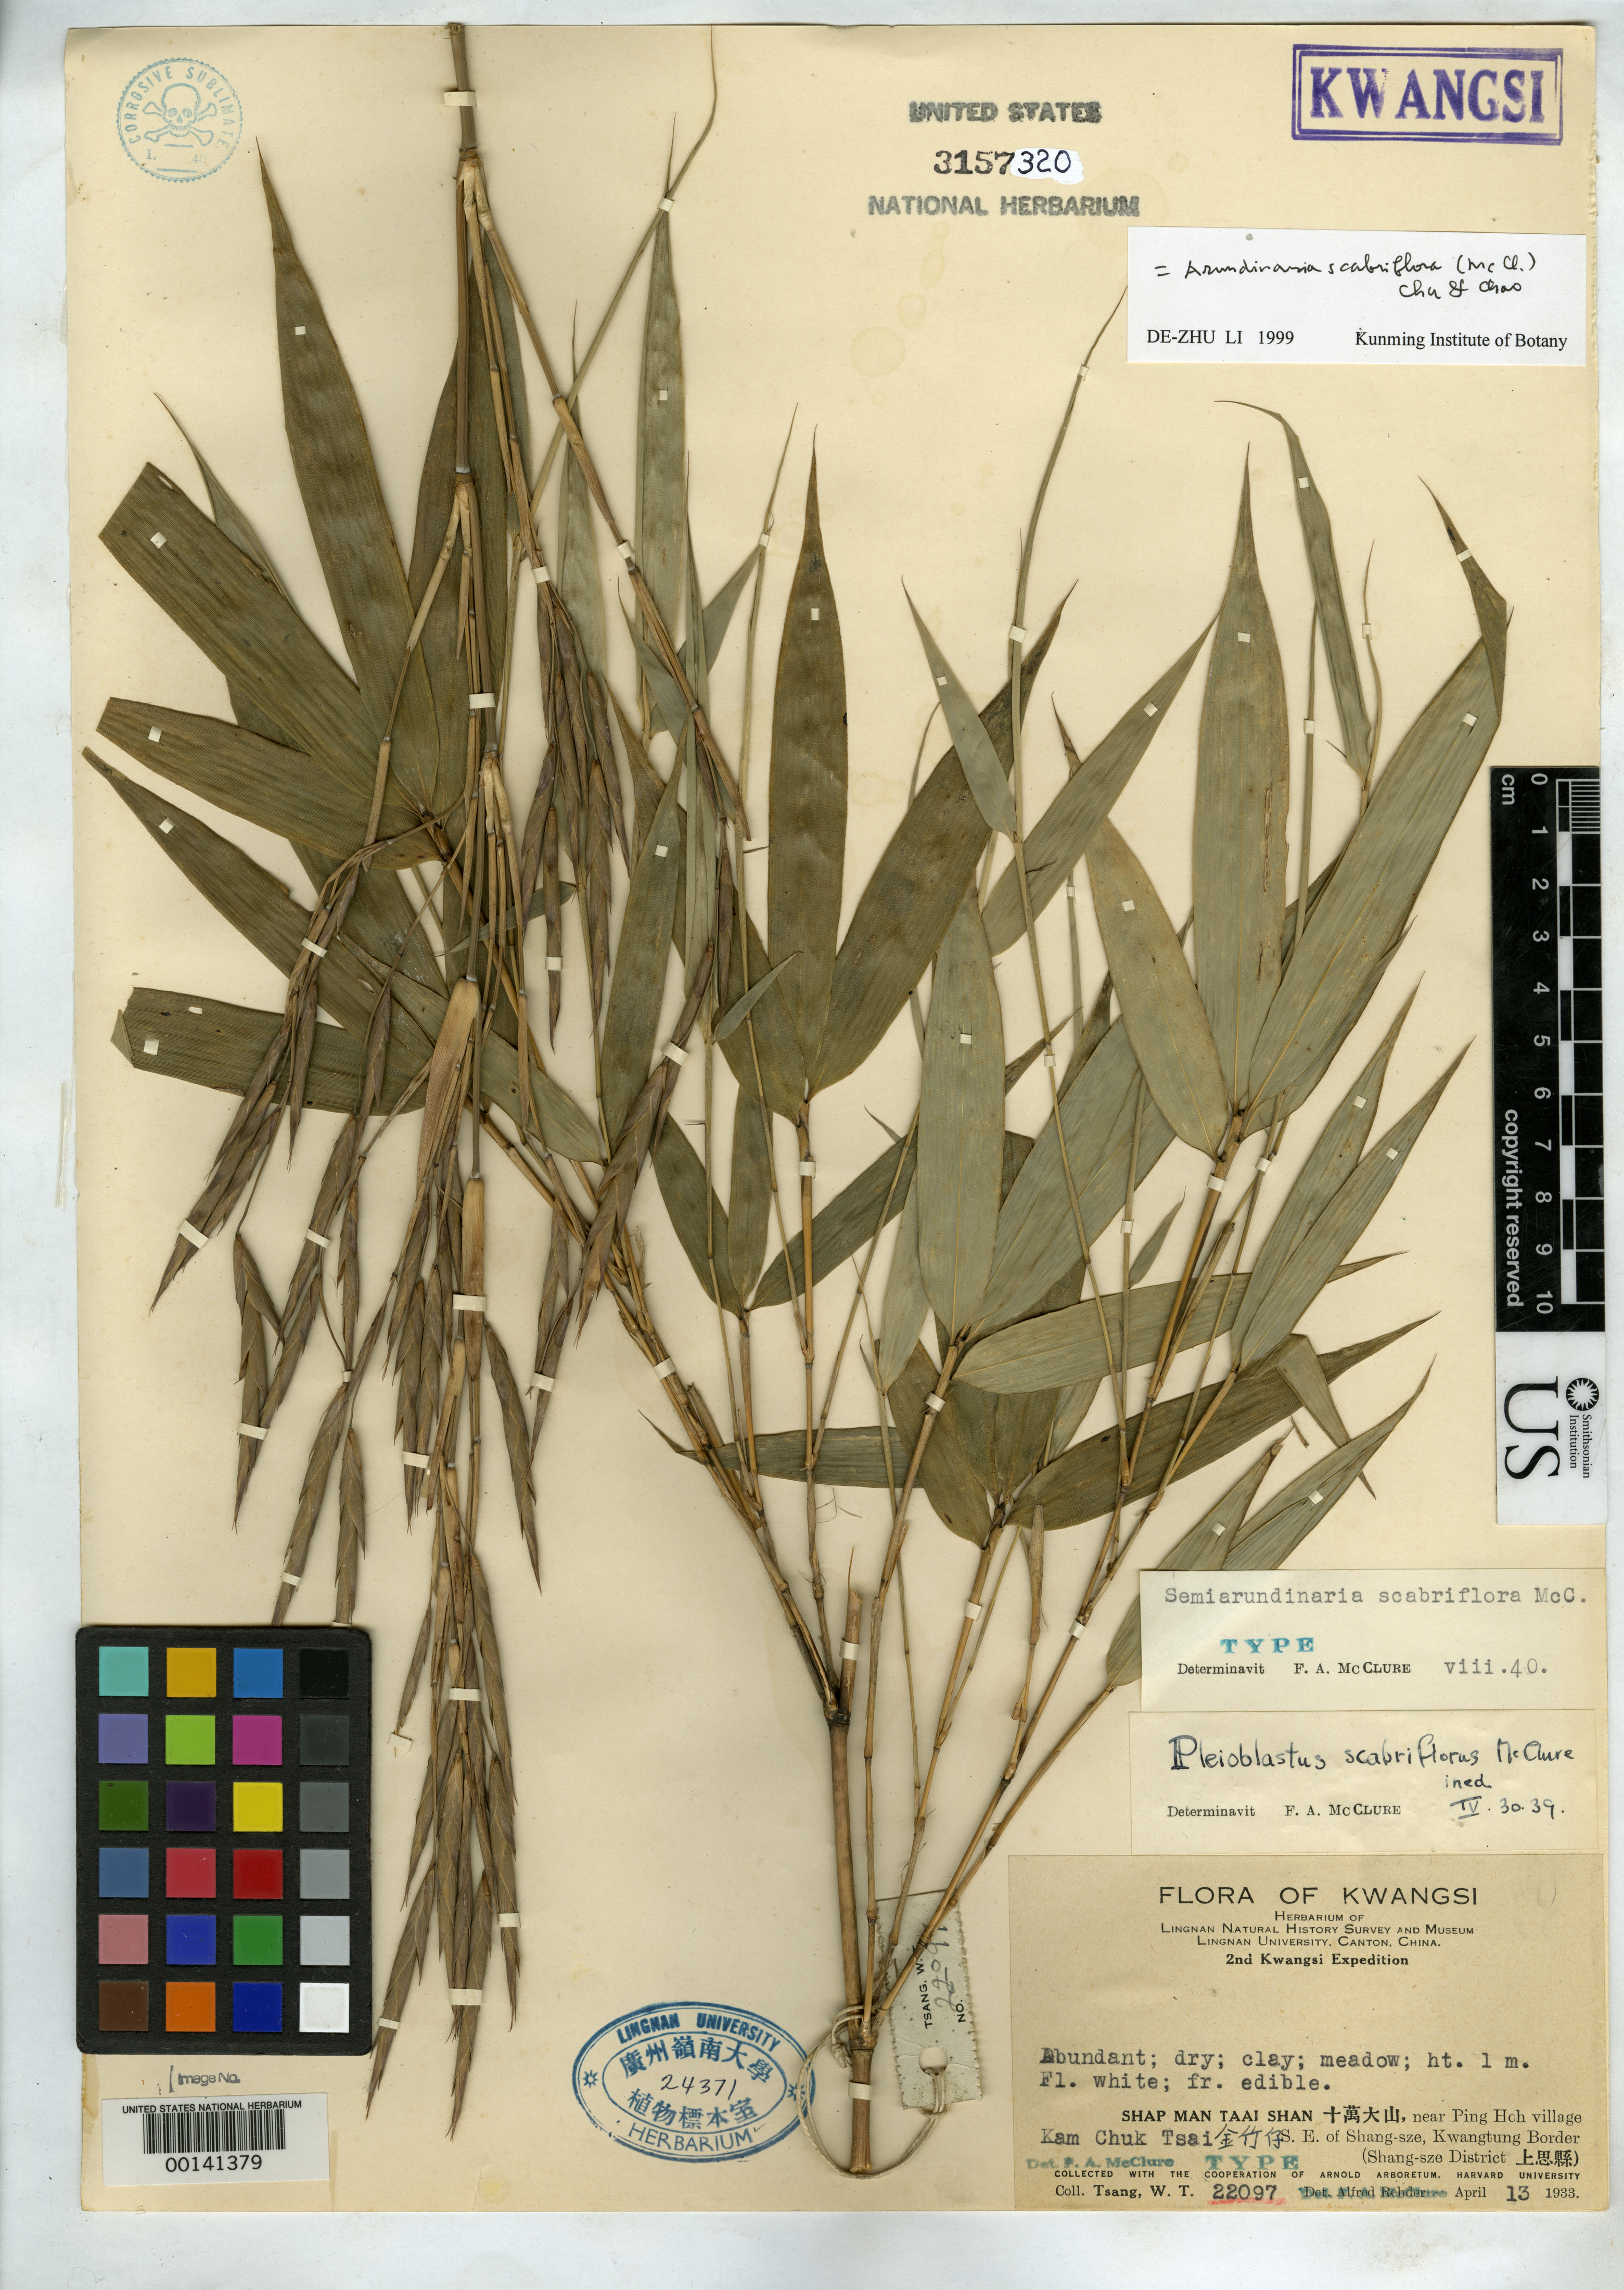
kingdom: Plantae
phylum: Tracheophyta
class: Liliopsida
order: Poales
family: Poaceae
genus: Semiarundinaria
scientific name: Semiarundinaria scabriflora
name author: McClure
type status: Type Collection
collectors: W. T. Tsang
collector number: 22097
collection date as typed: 13 Apr 1933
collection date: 1933-04-13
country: China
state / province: Guangxi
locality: Shang-sze District, Shap man Taai Shan near Ping Hoh Village.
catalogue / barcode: US 3157320